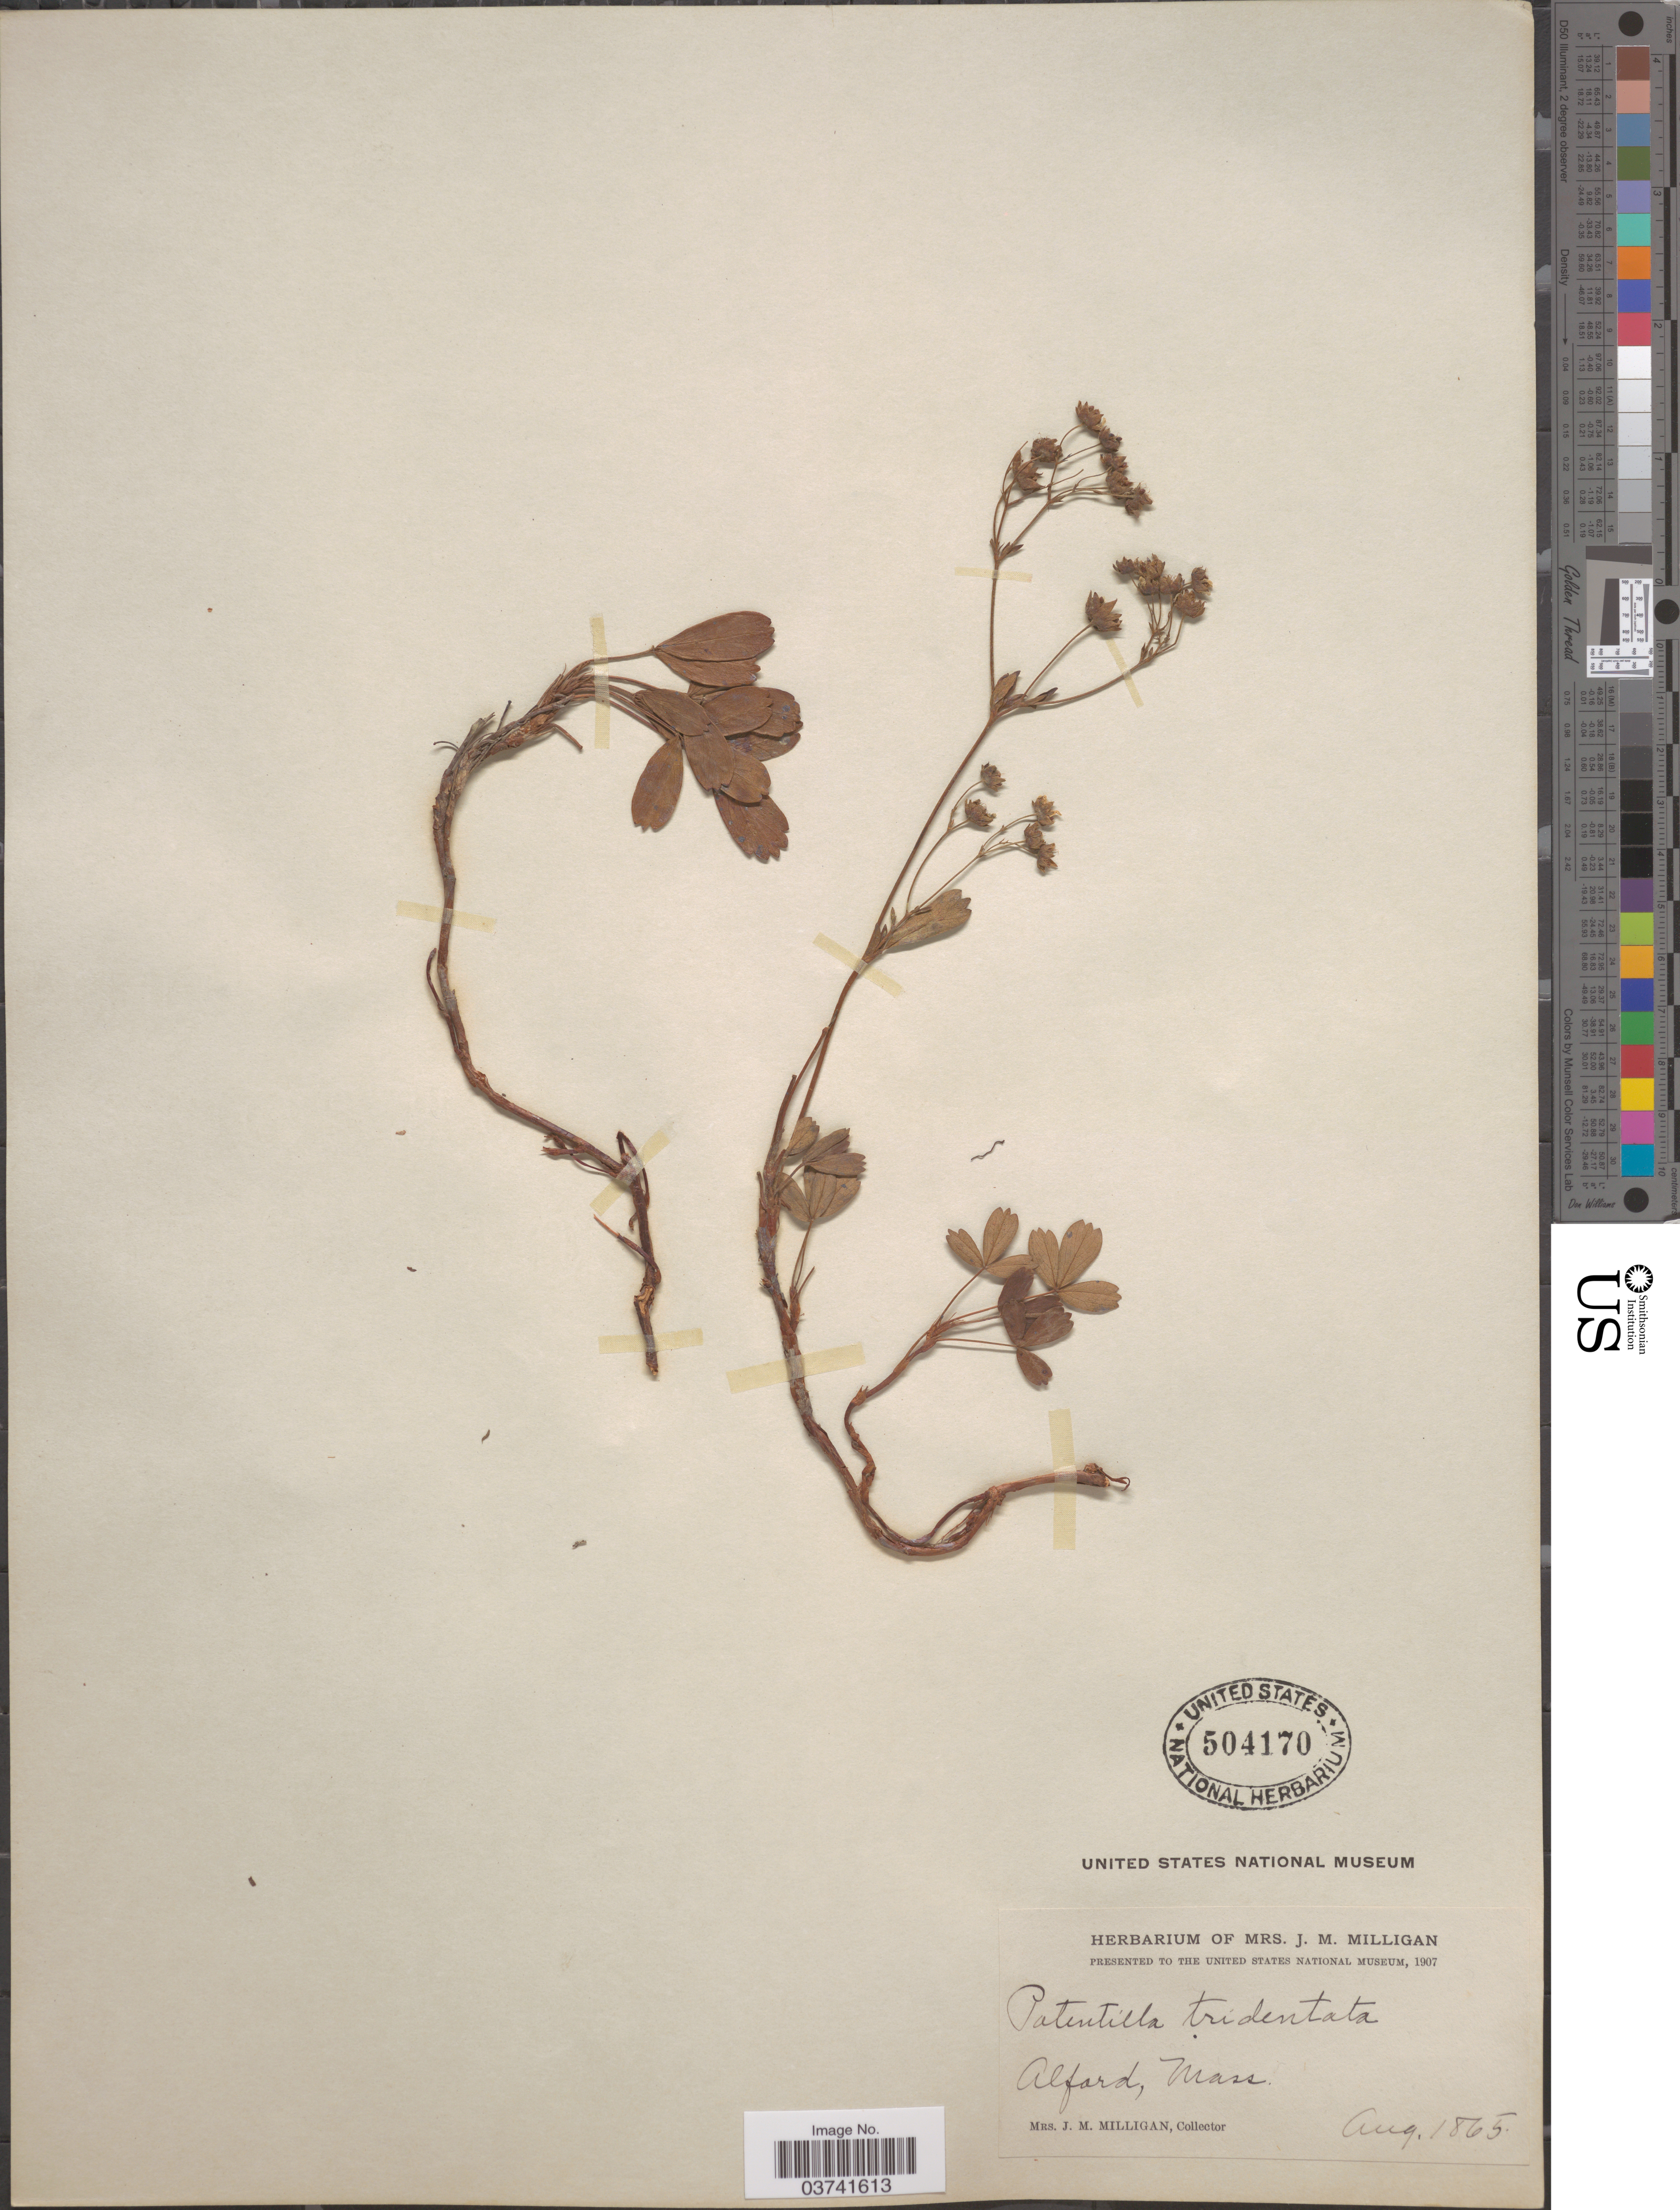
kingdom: Plantae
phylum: Tracheophyta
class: Magnoliopsida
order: Rosales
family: Rosaceae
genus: Potentilla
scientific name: Potentilla tridentata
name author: Aiton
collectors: J. Milligan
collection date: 1865-08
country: United States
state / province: Massachusetts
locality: Alford.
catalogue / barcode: US 504170